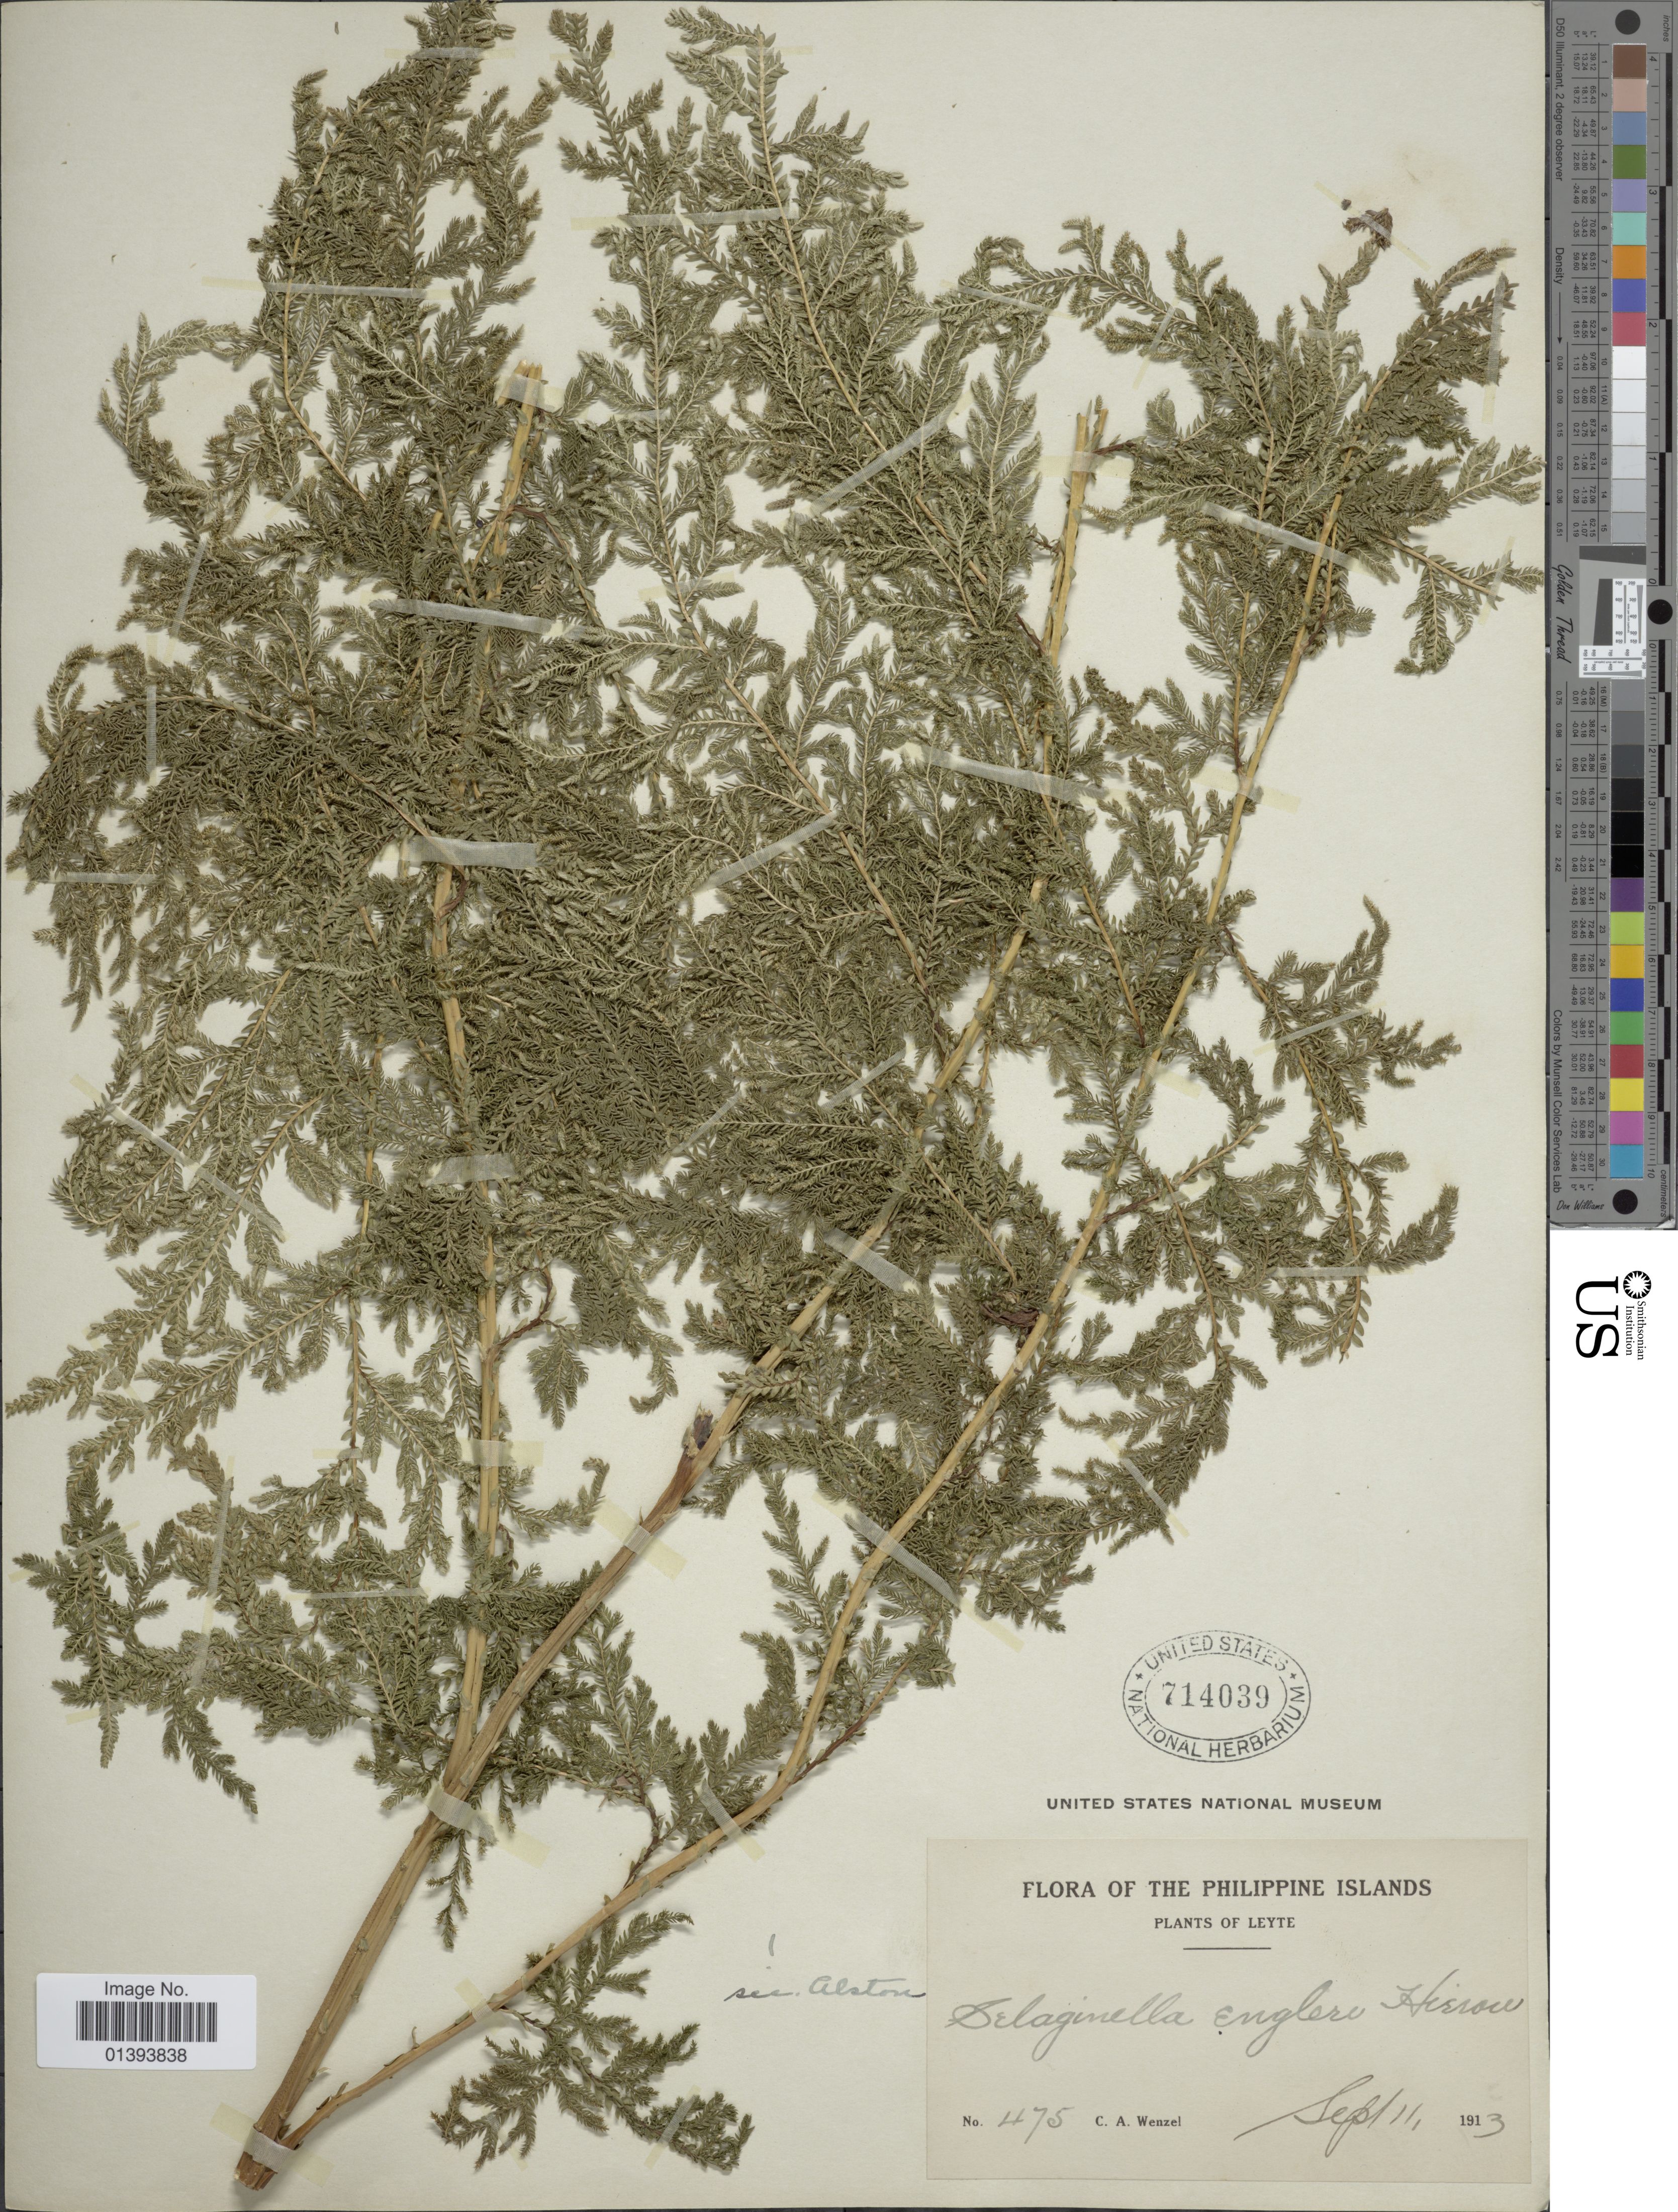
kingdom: Plantae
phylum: Tracheophyta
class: Lycopodiopsida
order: Selaginellales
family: Selaginellaceae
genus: Selaginella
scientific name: Selaginella engleri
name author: Hieron.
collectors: C. Wenzel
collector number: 475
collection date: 1913-09-11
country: Philippines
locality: Leyte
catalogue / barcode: US 714039